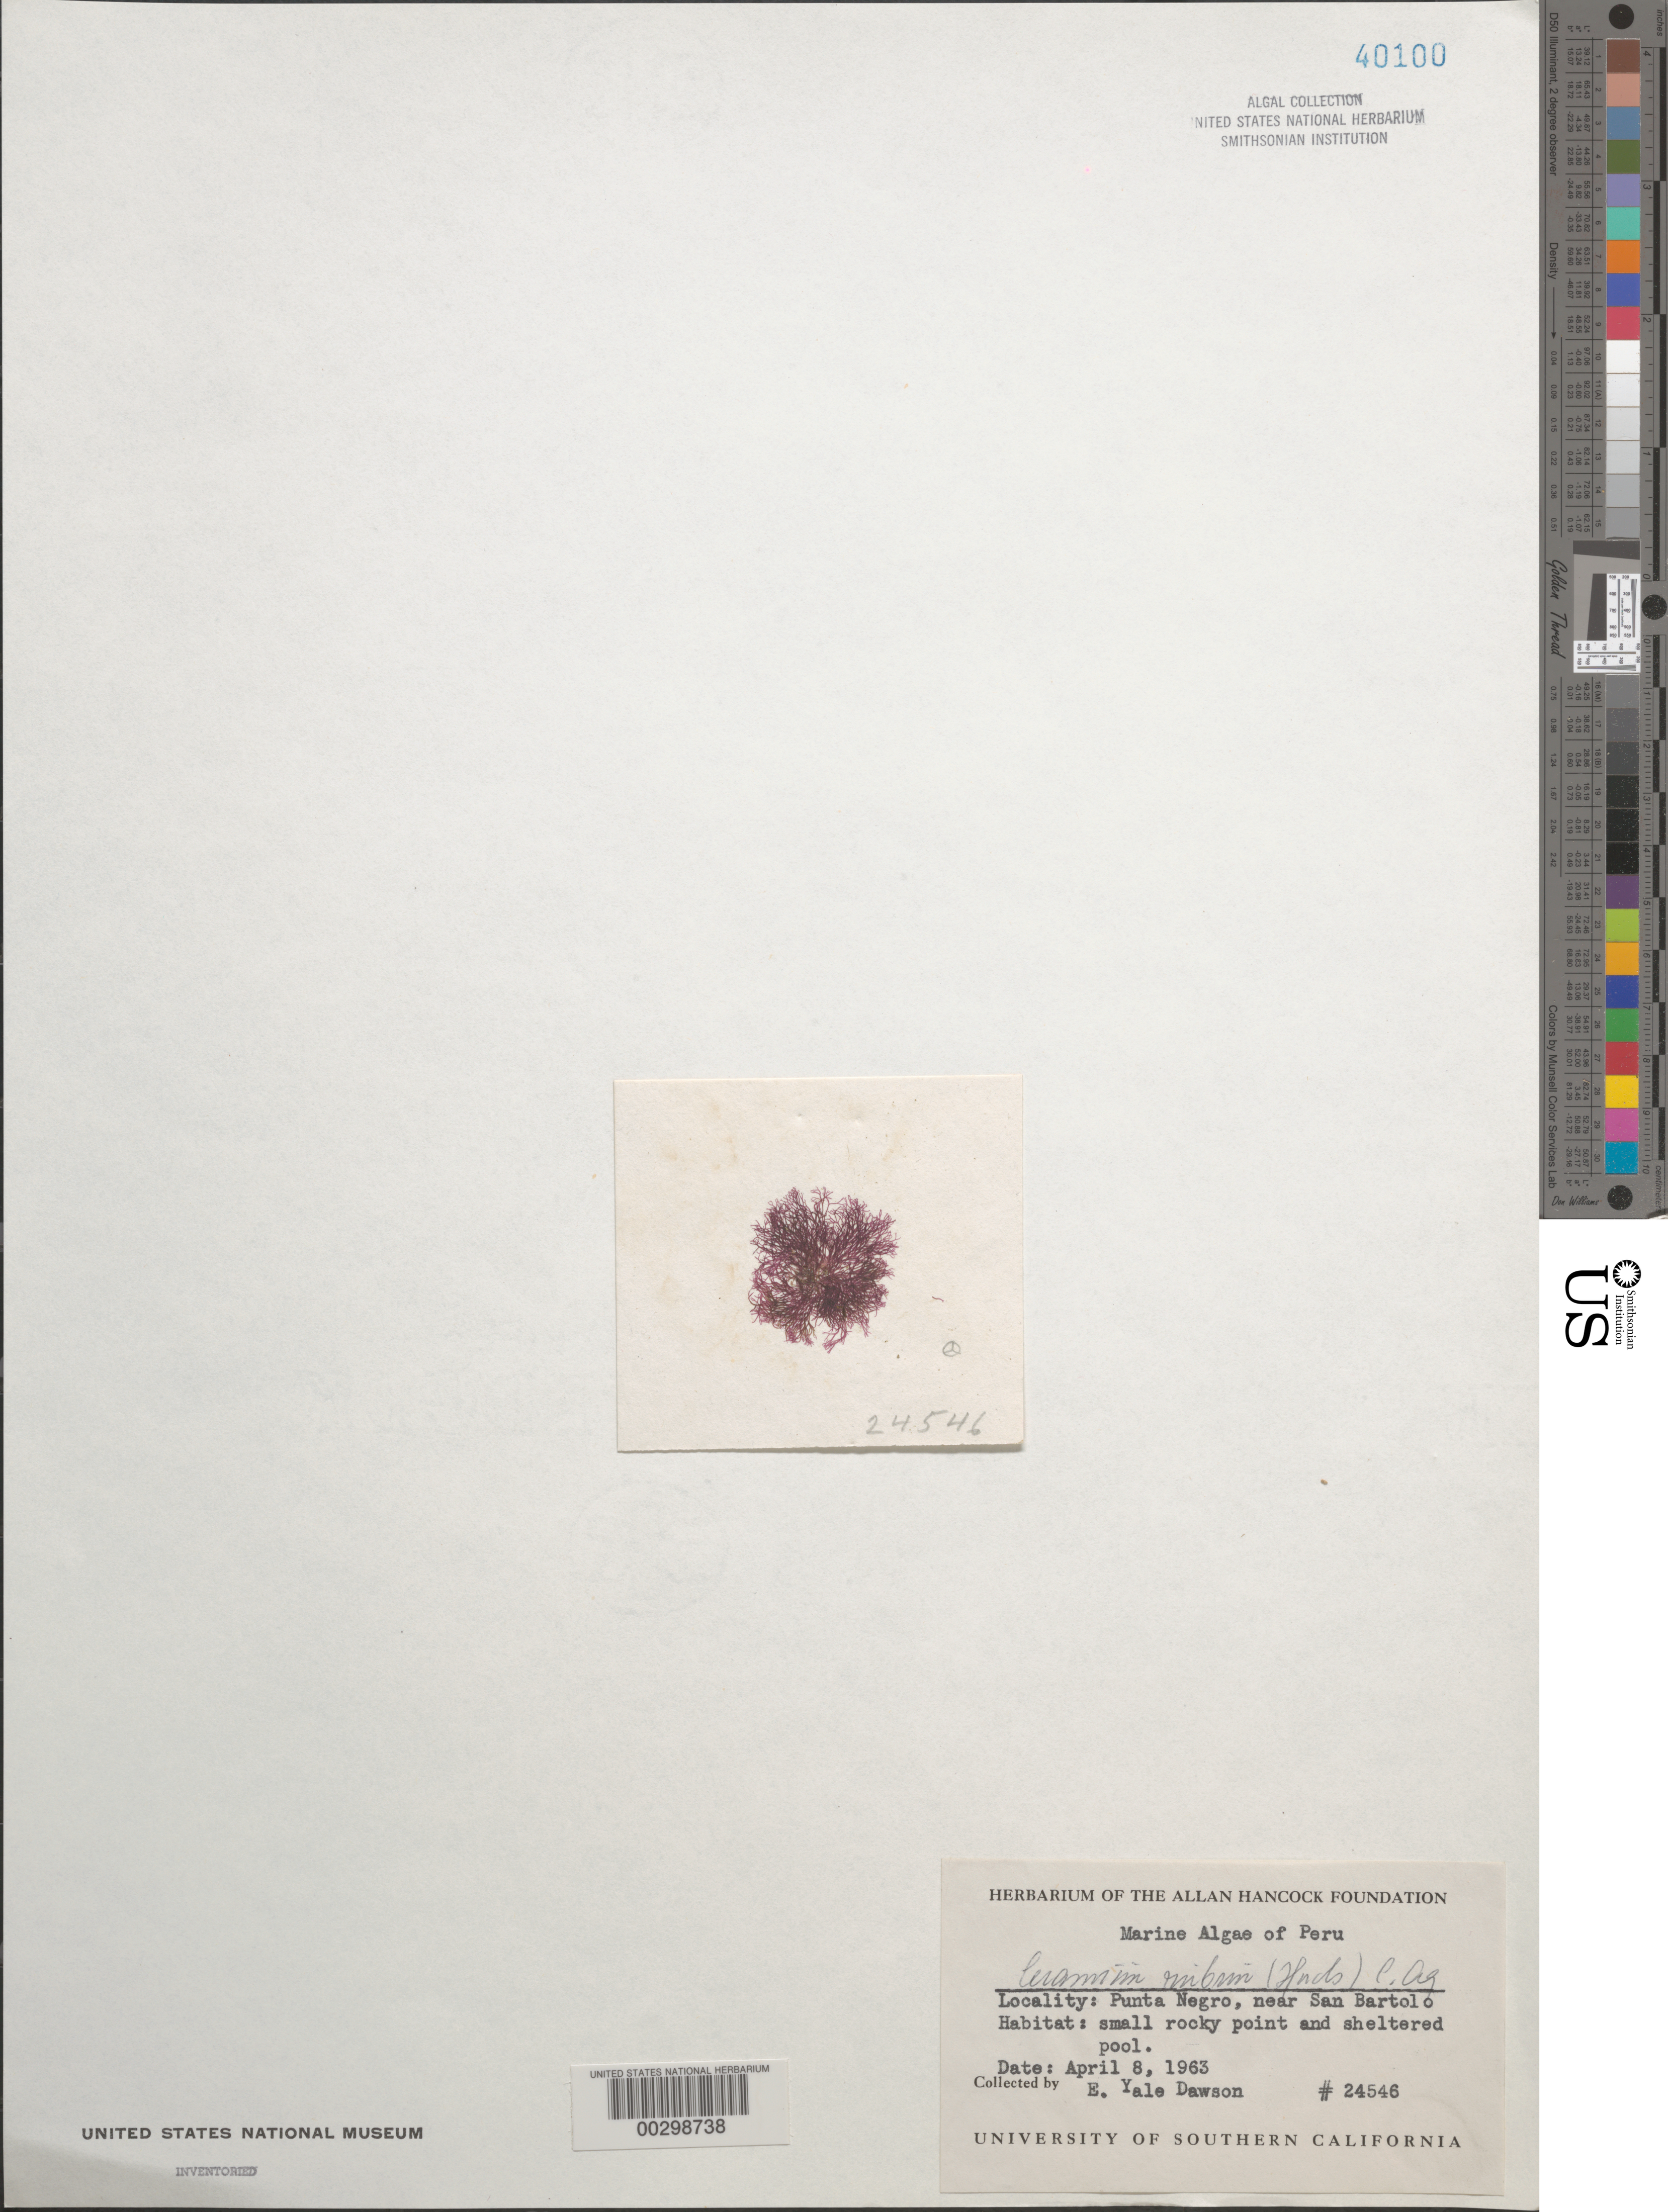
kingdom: Plantae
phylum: Rhodophyta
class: Florideophyceae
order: Ceramiales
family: Ceramiaceae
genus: Ceramium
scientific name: Ceramium rubrum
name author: C. Agardh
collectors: E. Y. Dawson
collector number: EYD 24546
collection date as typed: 08 Apr 1963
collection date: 1963-04-08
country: Peru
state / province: Lima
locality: Punta negro, near san bartolo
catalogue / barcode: US 40100